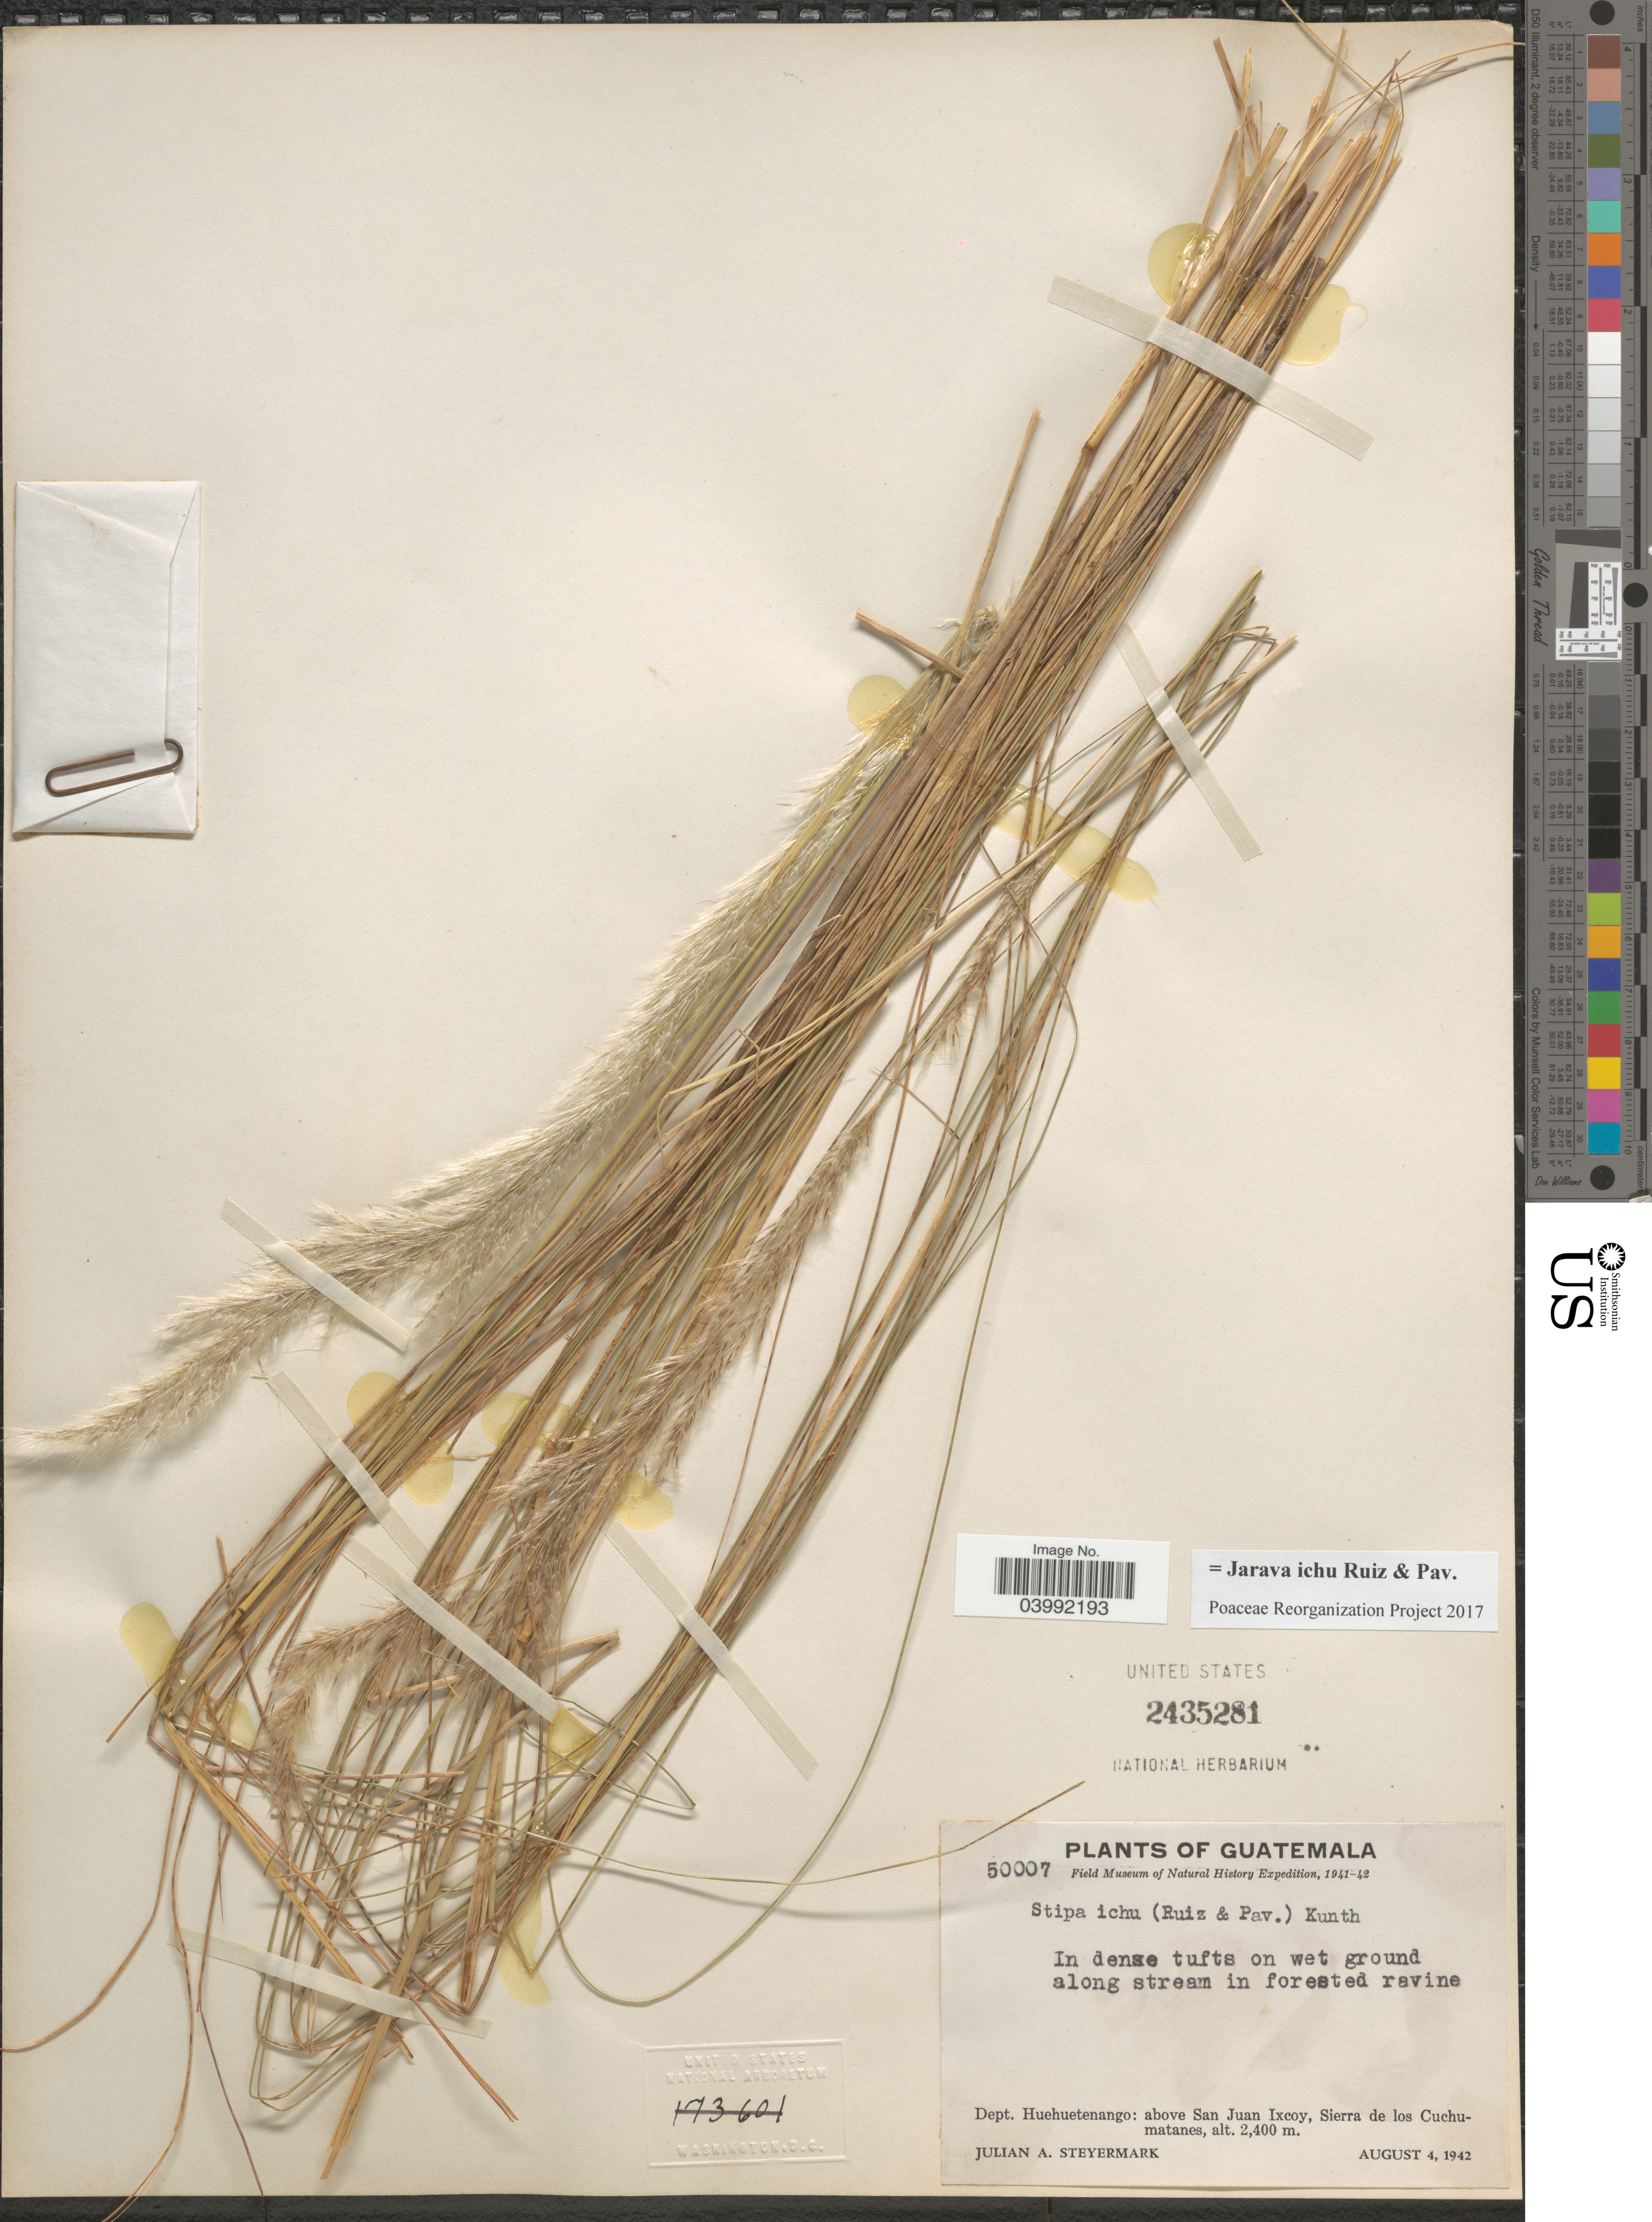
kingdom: Plantae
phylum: Tracheophyta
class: Liliopsida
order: Poales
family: Poaceae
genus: Jarava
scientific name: Jarava ichu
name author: Ruiz & Pav.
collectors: J. Steyermark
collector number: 50007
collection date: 1942-08-04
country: Guatemala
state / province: Huehuetenango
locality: Dept. Huehuetenango: above San Juan Ixcoy, Sierra de los Cuchumatanes.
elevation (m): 2400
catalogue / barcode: US 2435281